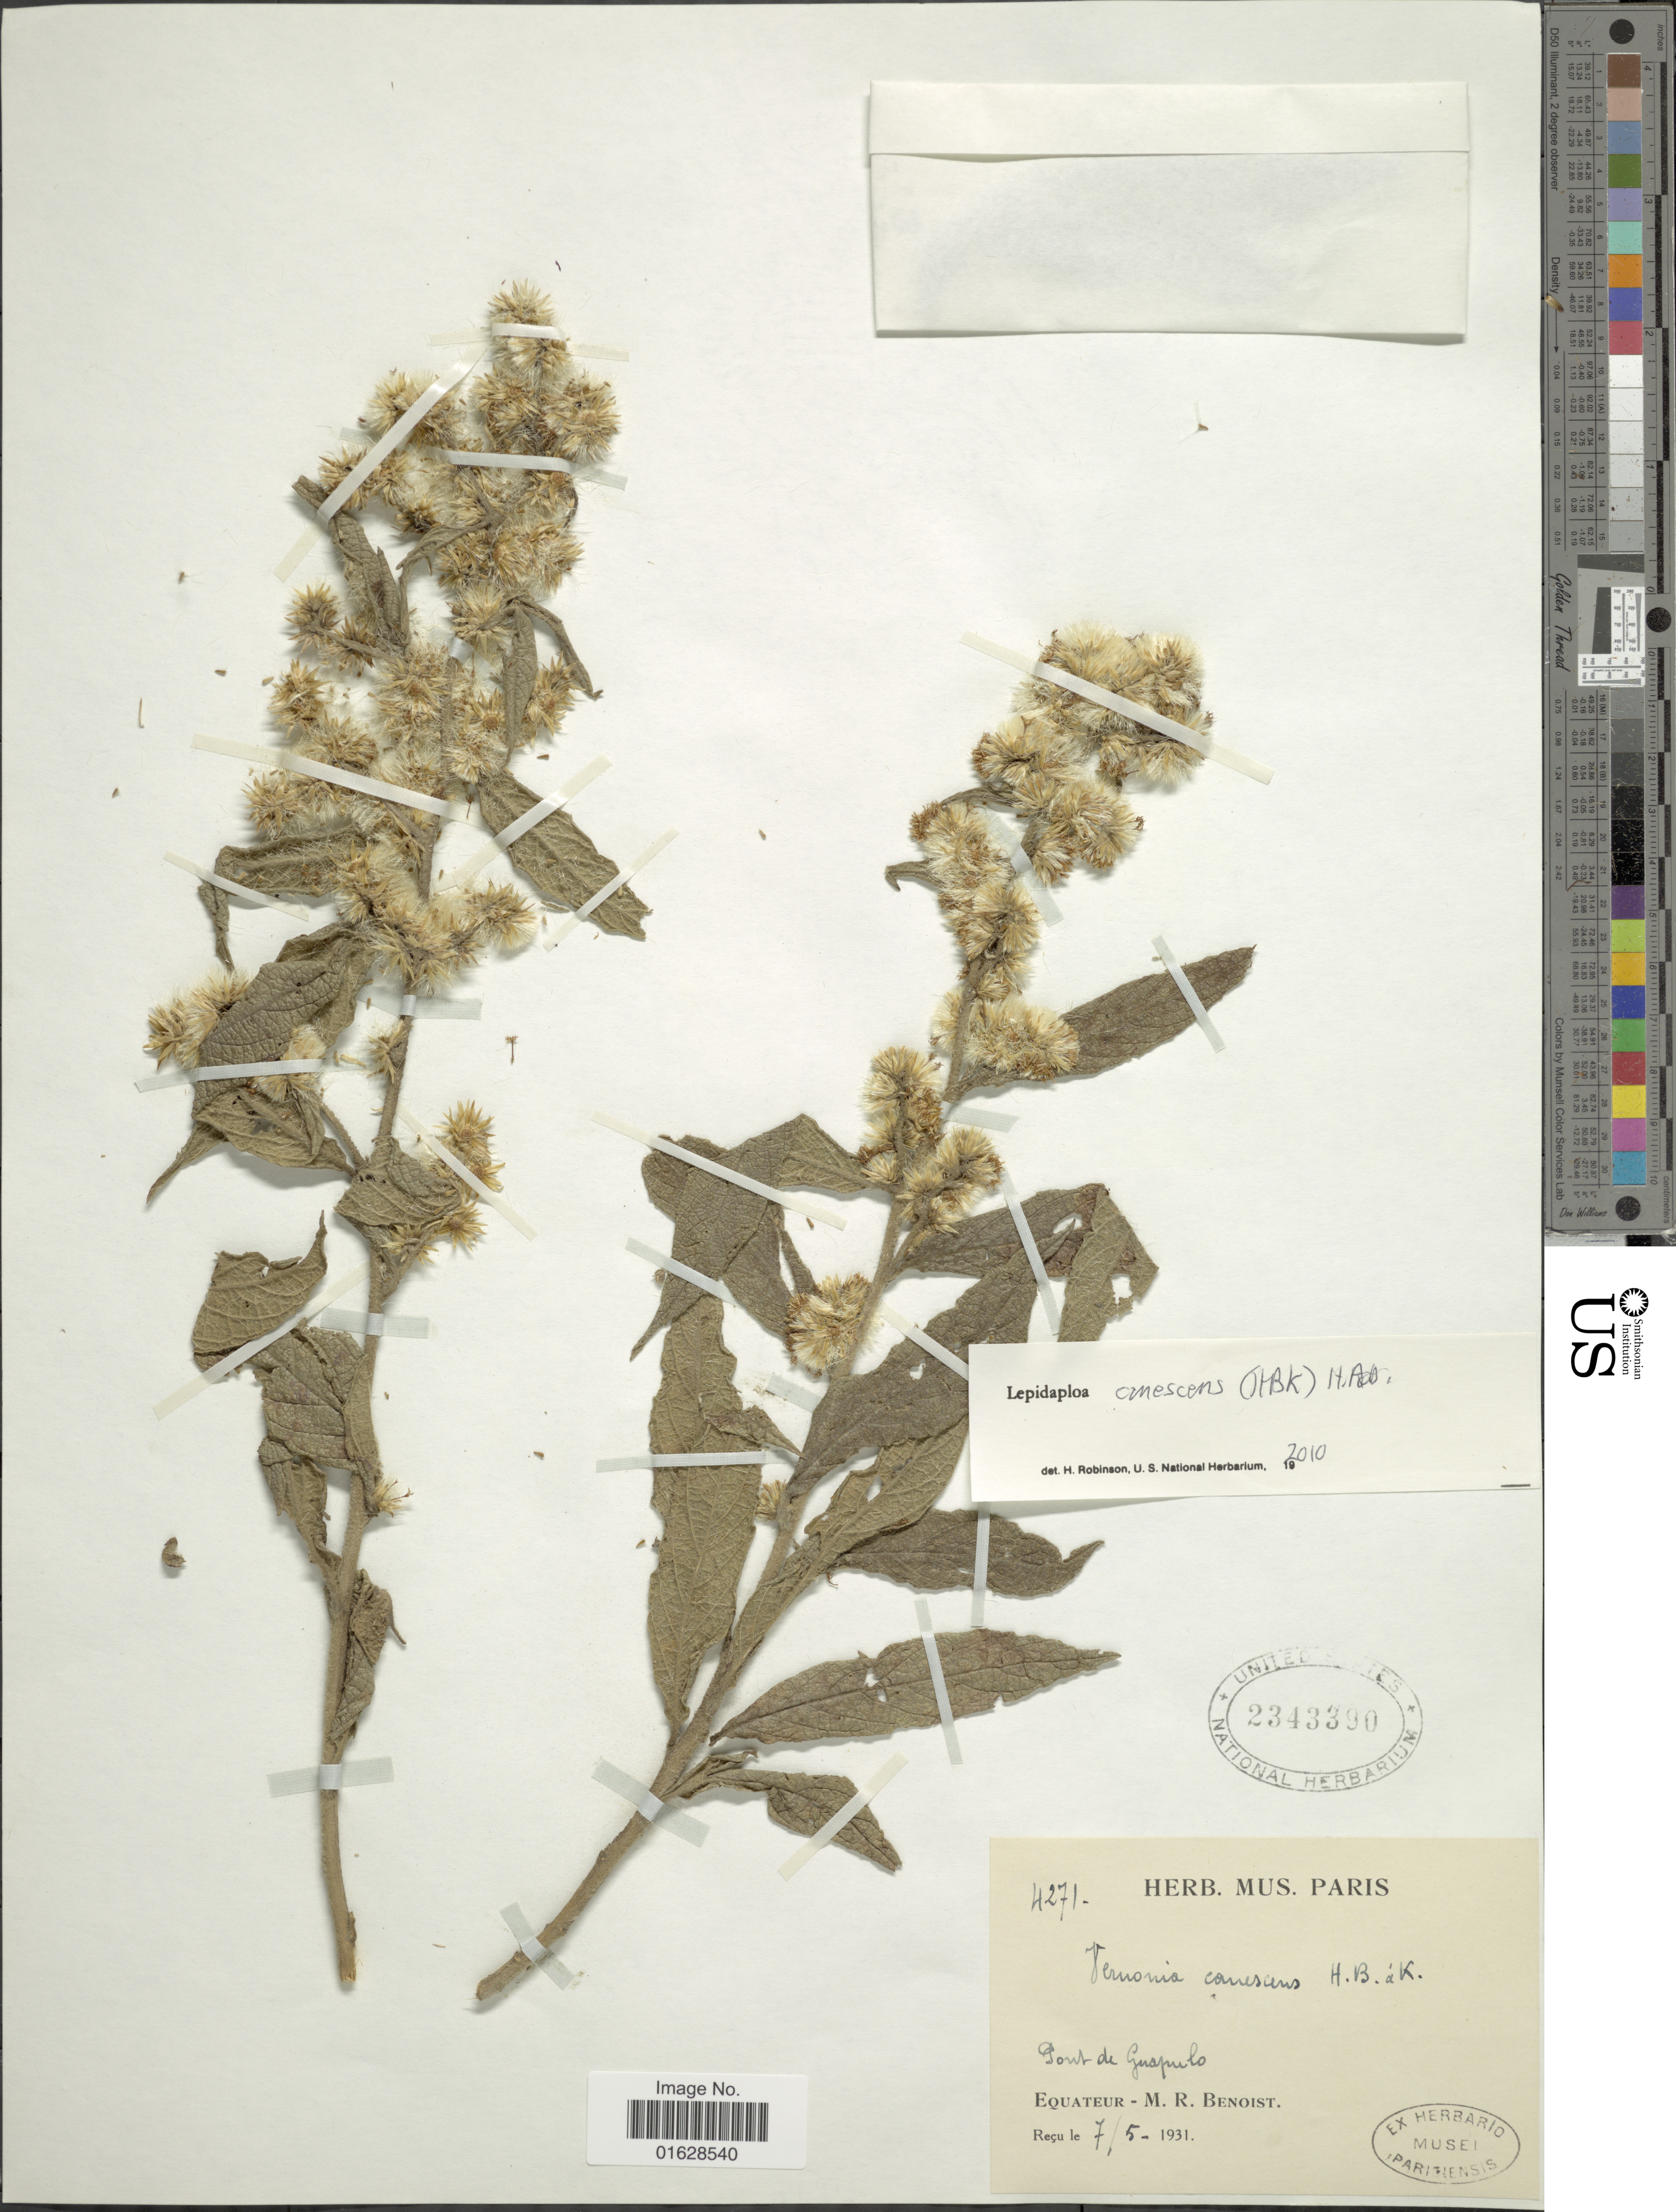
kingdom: Plantae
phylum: Tracheophyta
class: Magnoliopsida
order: Asterales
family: Asteraceae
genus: Lepidaploa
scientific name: Lepidaploa canescens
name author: (Kunth) H. Rob.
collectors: R. Benoist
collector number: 4271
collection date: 1931-05-07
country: Ecuador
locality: Equateur. pont de Guspulo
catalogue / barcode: US 2343390